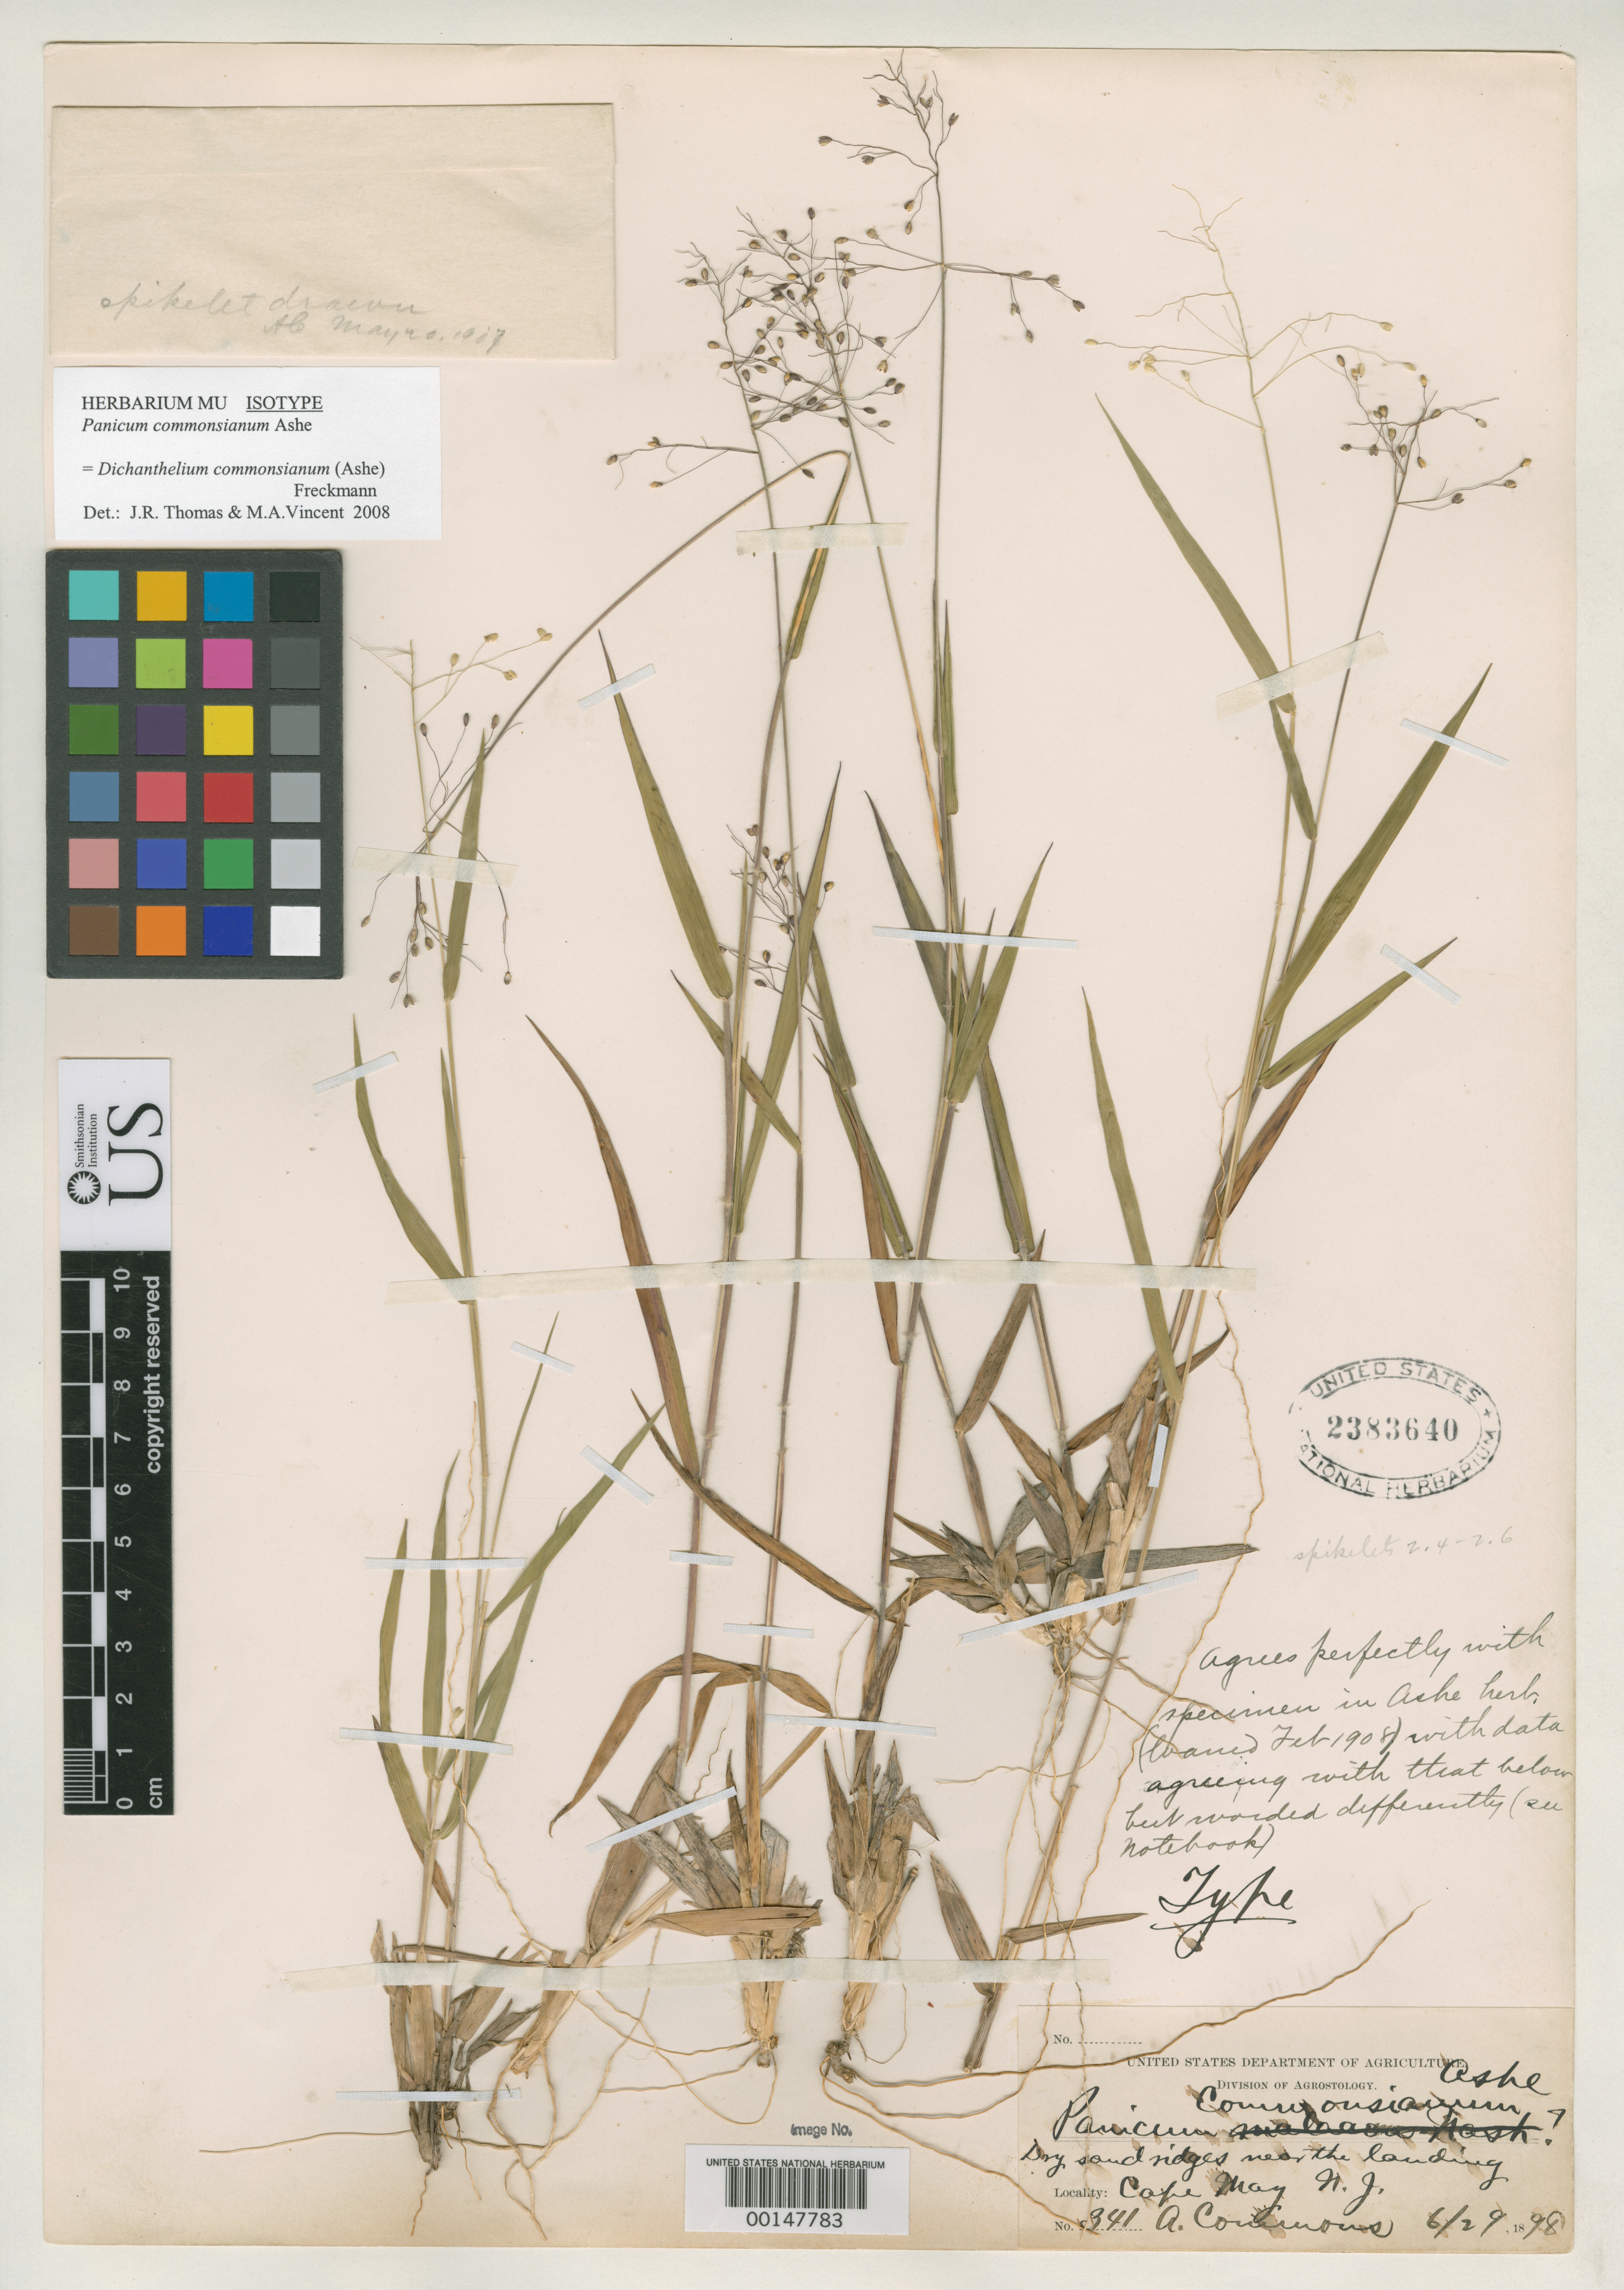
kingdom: Plantae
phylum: Tracheophyta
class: Liliopsida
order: Poales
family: Poaceae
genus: Panicum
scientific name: Panicum commonsianum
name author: Ashe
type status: Isotype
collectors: A. Commons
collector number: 341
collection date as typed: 29 Jun 1898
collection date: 1898-06-29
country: United States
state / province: New Jersey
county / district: Cape May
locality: Cape May.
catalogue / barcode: US 2383640